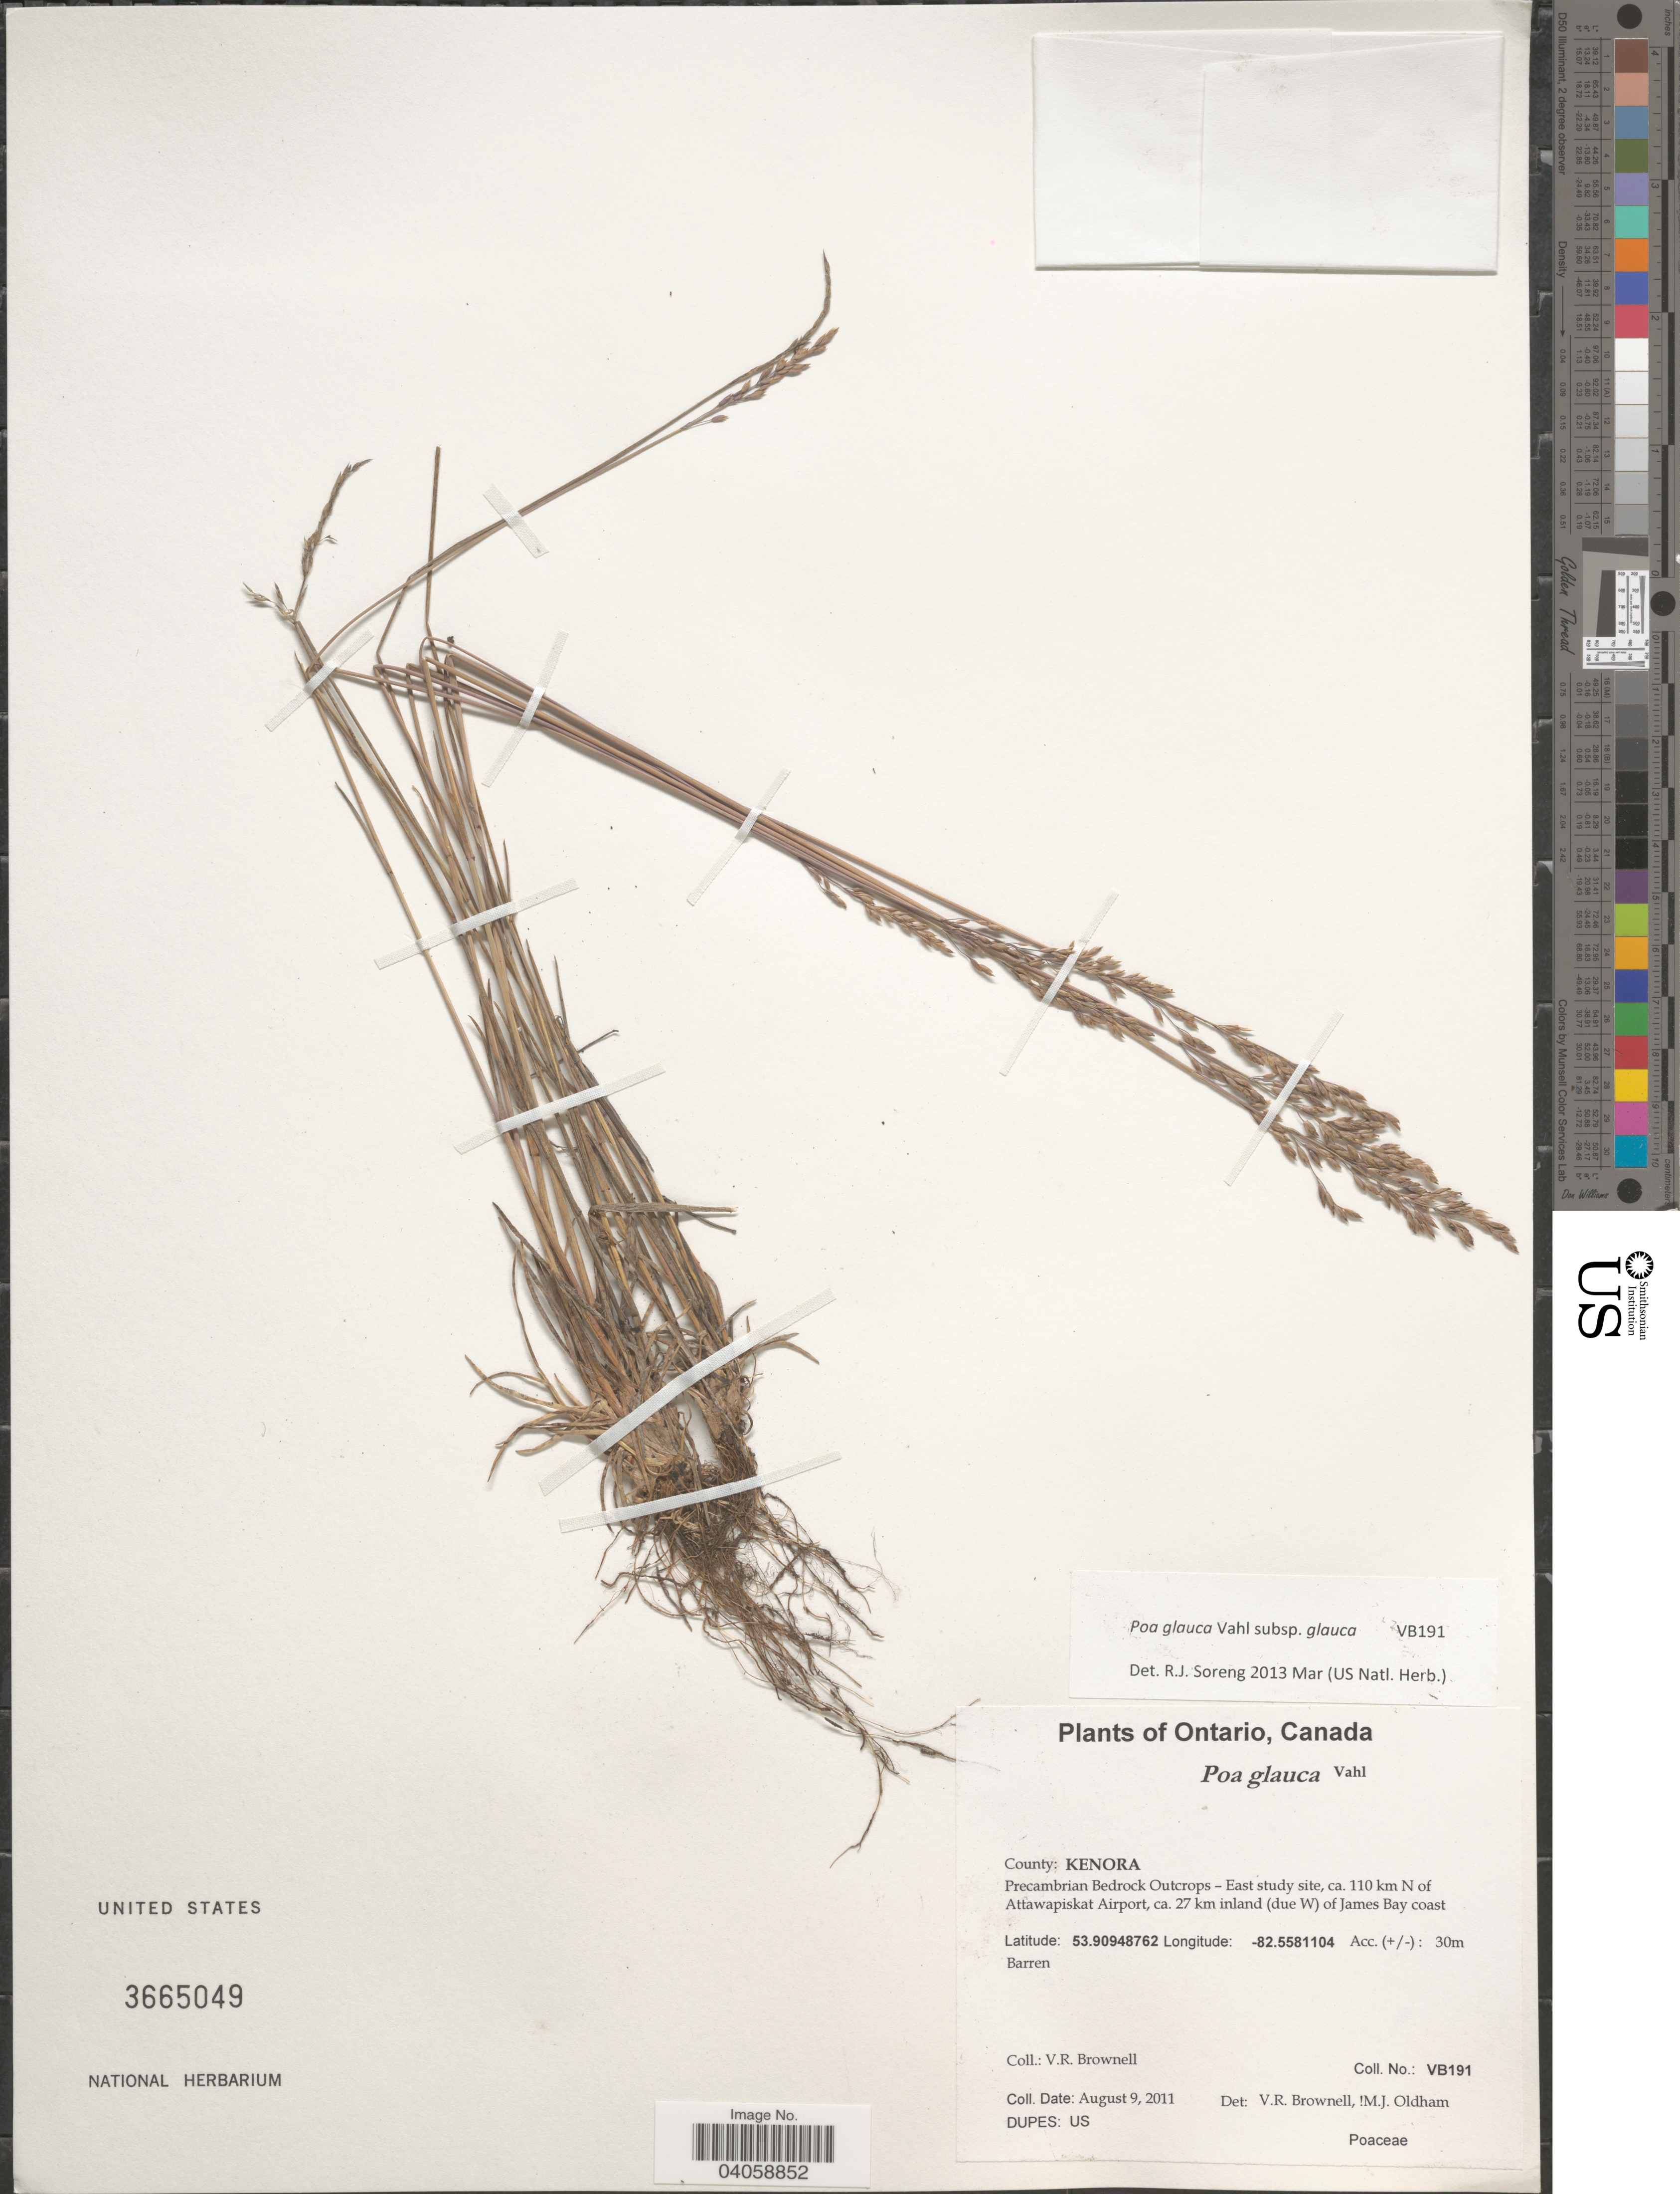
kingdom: Plantae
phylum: Tracheophyta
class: Liliopsida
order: Poales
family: Poaceae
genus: Poa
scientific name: Poa glauca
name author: Vahl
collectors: V. Brownell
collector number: VB191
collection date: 2011-08-09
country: Canada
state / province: Ontario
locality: County: Kenora. Precambrian Bedrock Outcrops - East study site, ca. 110 km N of Attawapiskat Airport, ca. 27 km inland (due W) of James Bay coast.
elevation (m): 30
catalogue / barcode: US 3665049